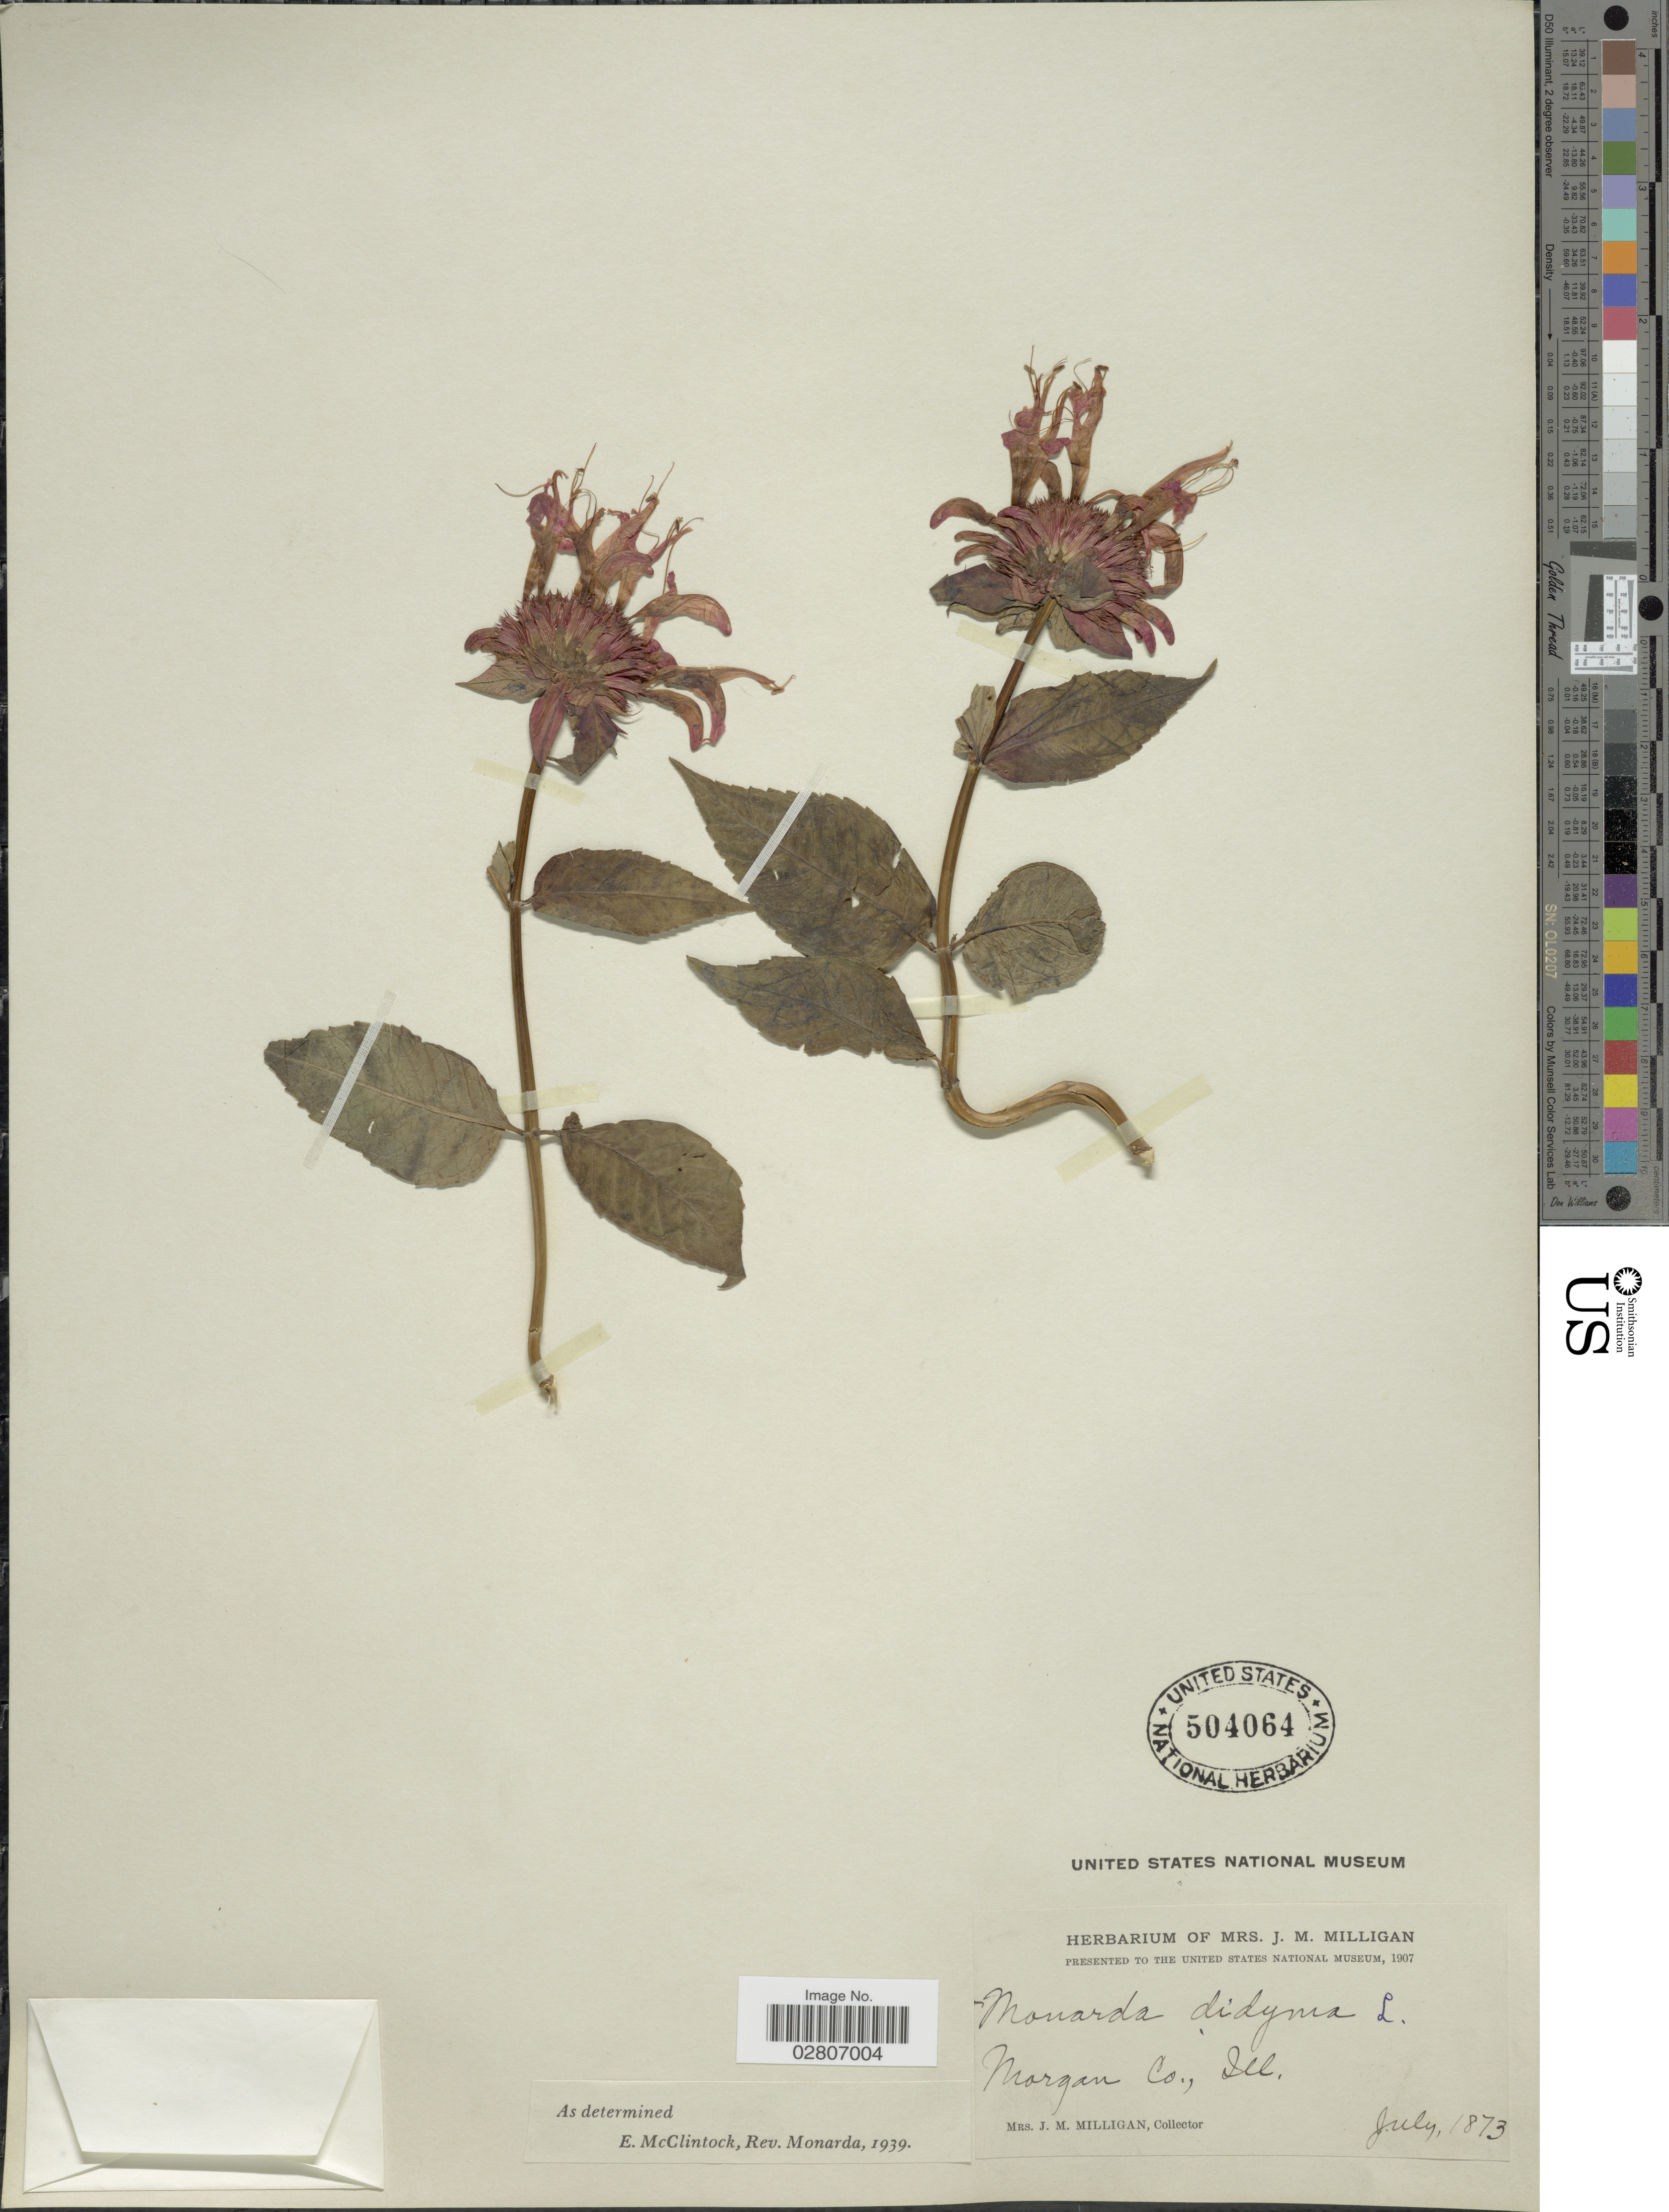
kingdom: Plantae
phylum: Tracheophyta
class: Magnoliopsida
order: Lamiales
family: Lamiaceae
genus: Monarda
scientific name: Monarda didyma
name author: L.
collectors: J. Milligan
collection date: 1873-07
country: United States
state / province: Illinois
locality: Morgan Co.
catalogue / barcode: US 504064